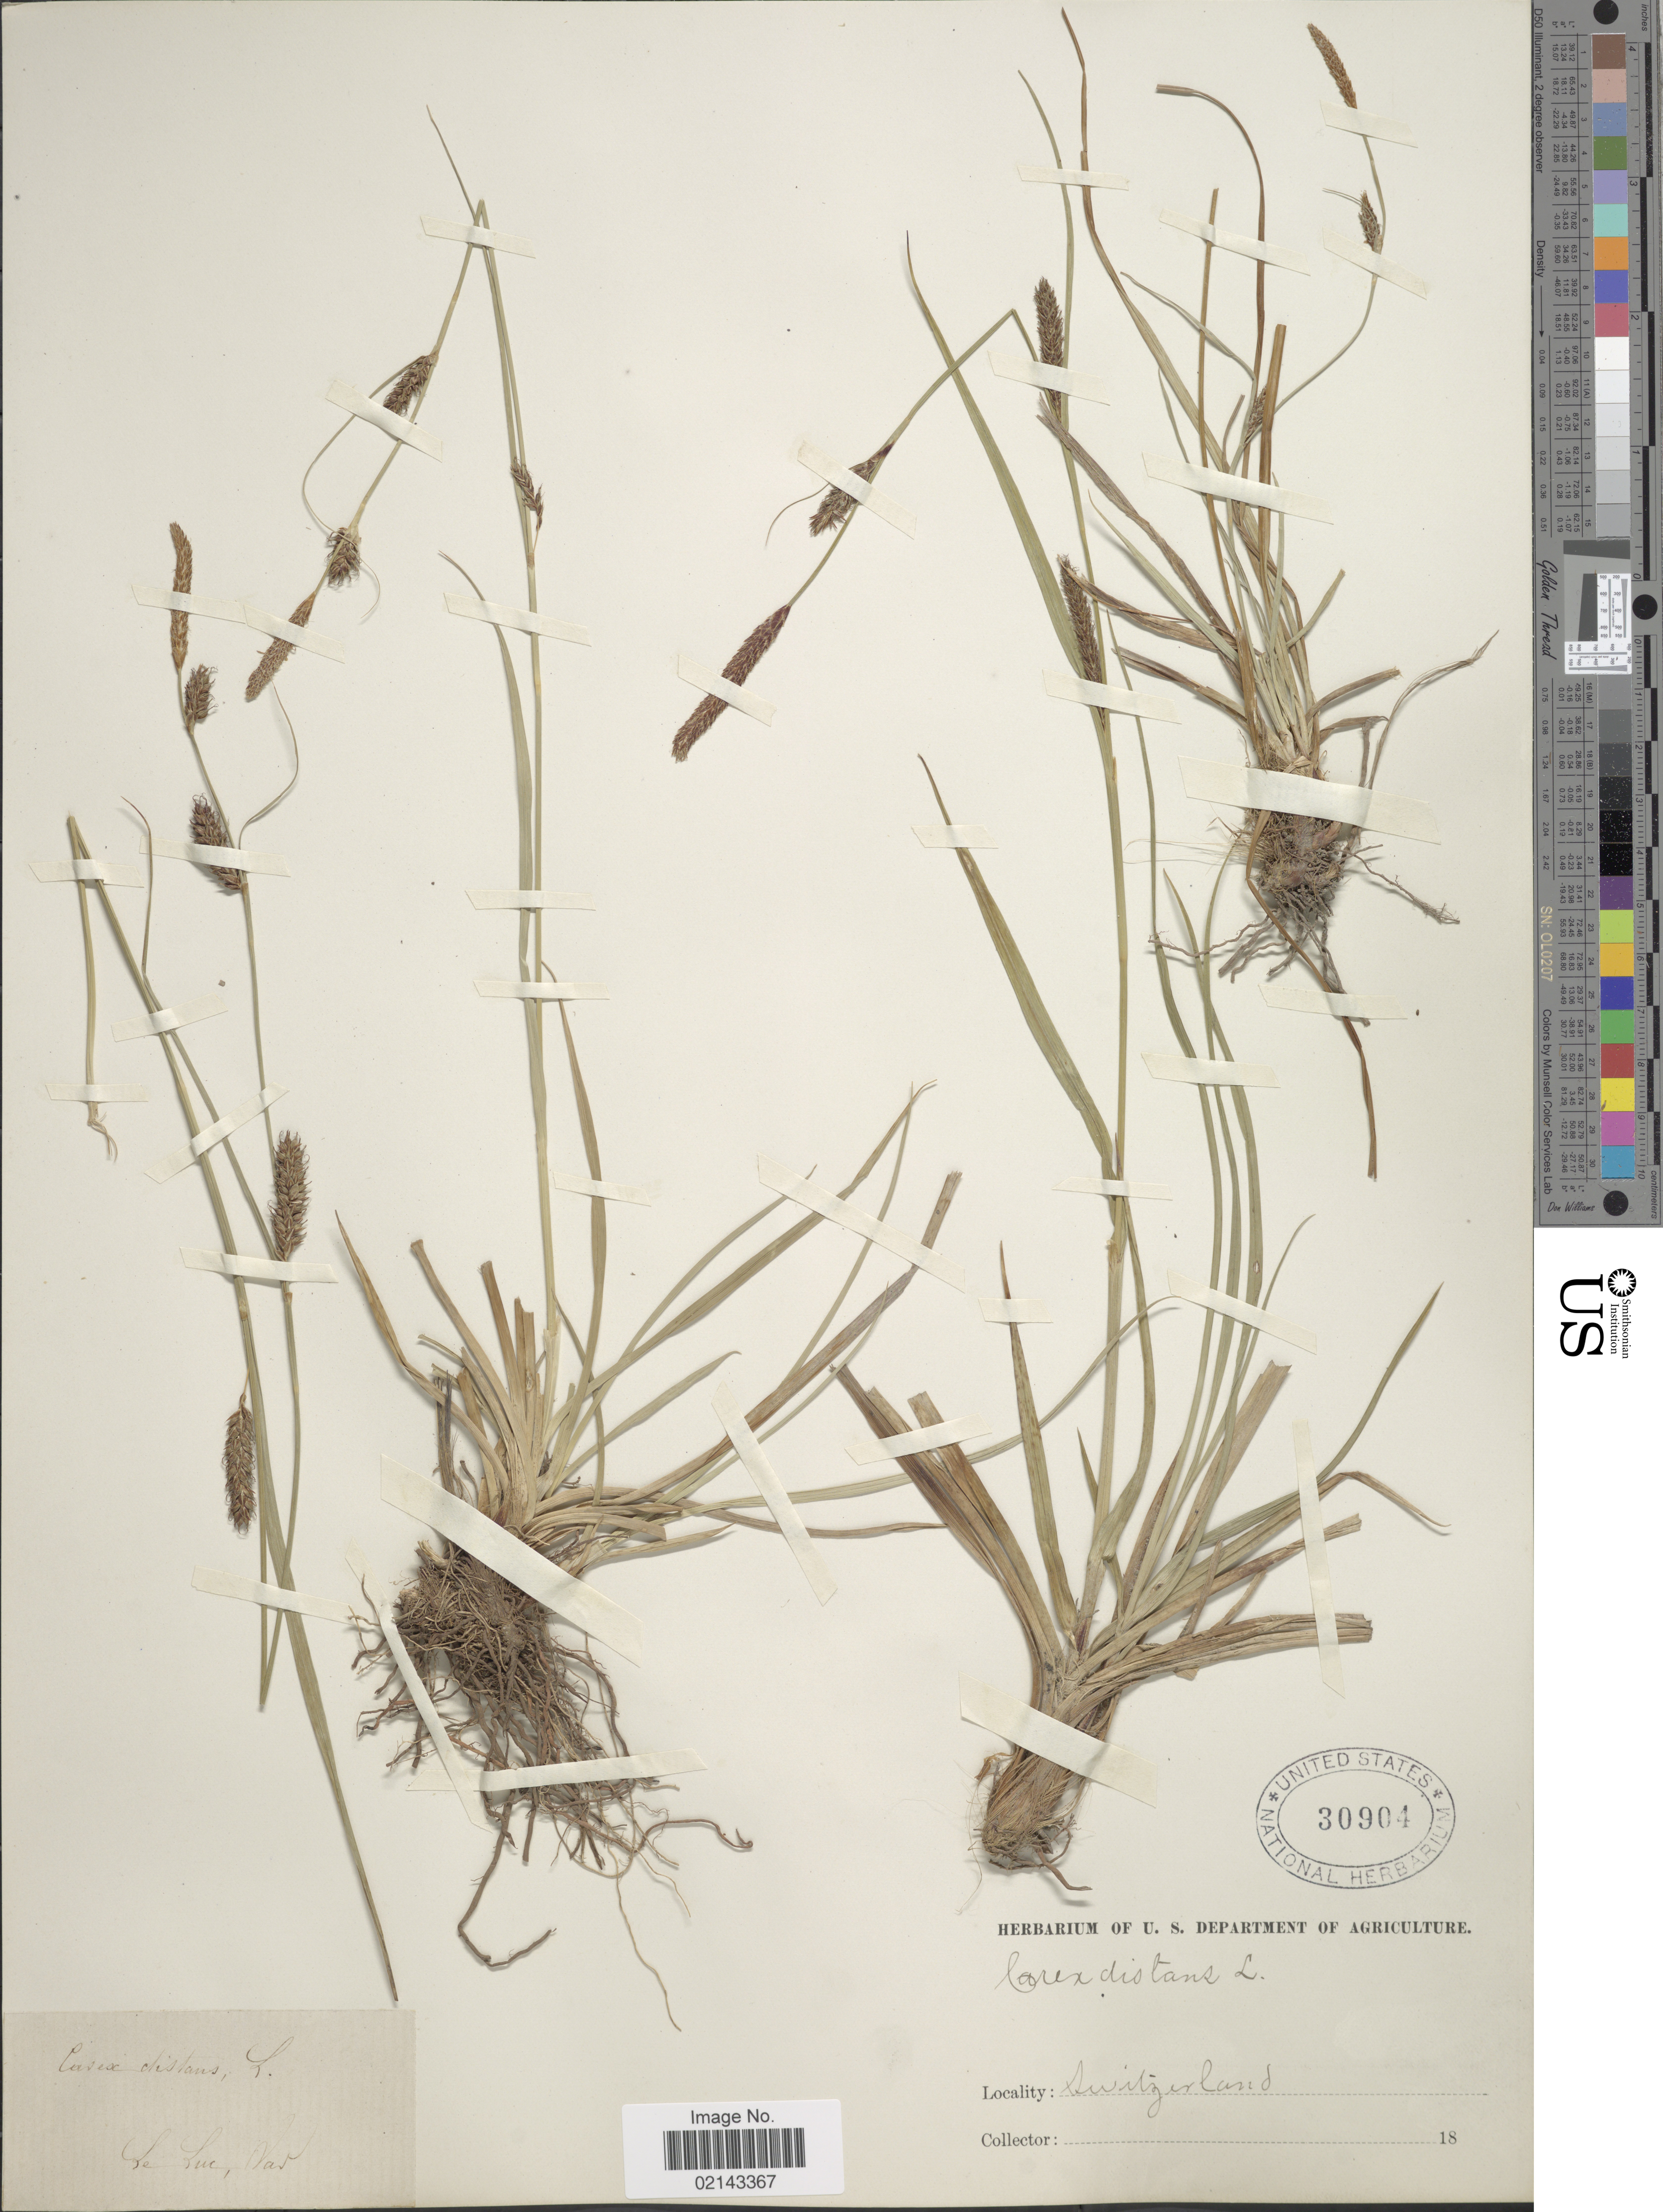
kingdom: Plantae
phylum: Tracheophyta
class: Liliopsida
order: Poales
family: Cyperaceae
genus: Carex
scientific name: Carex distans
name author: L.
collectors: ex herb. U. S. Department of Agriculture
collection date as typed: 18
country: France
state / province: Provence-Alpes-Côte d'Azur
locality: Le Luc, Var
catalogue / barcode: US 30904